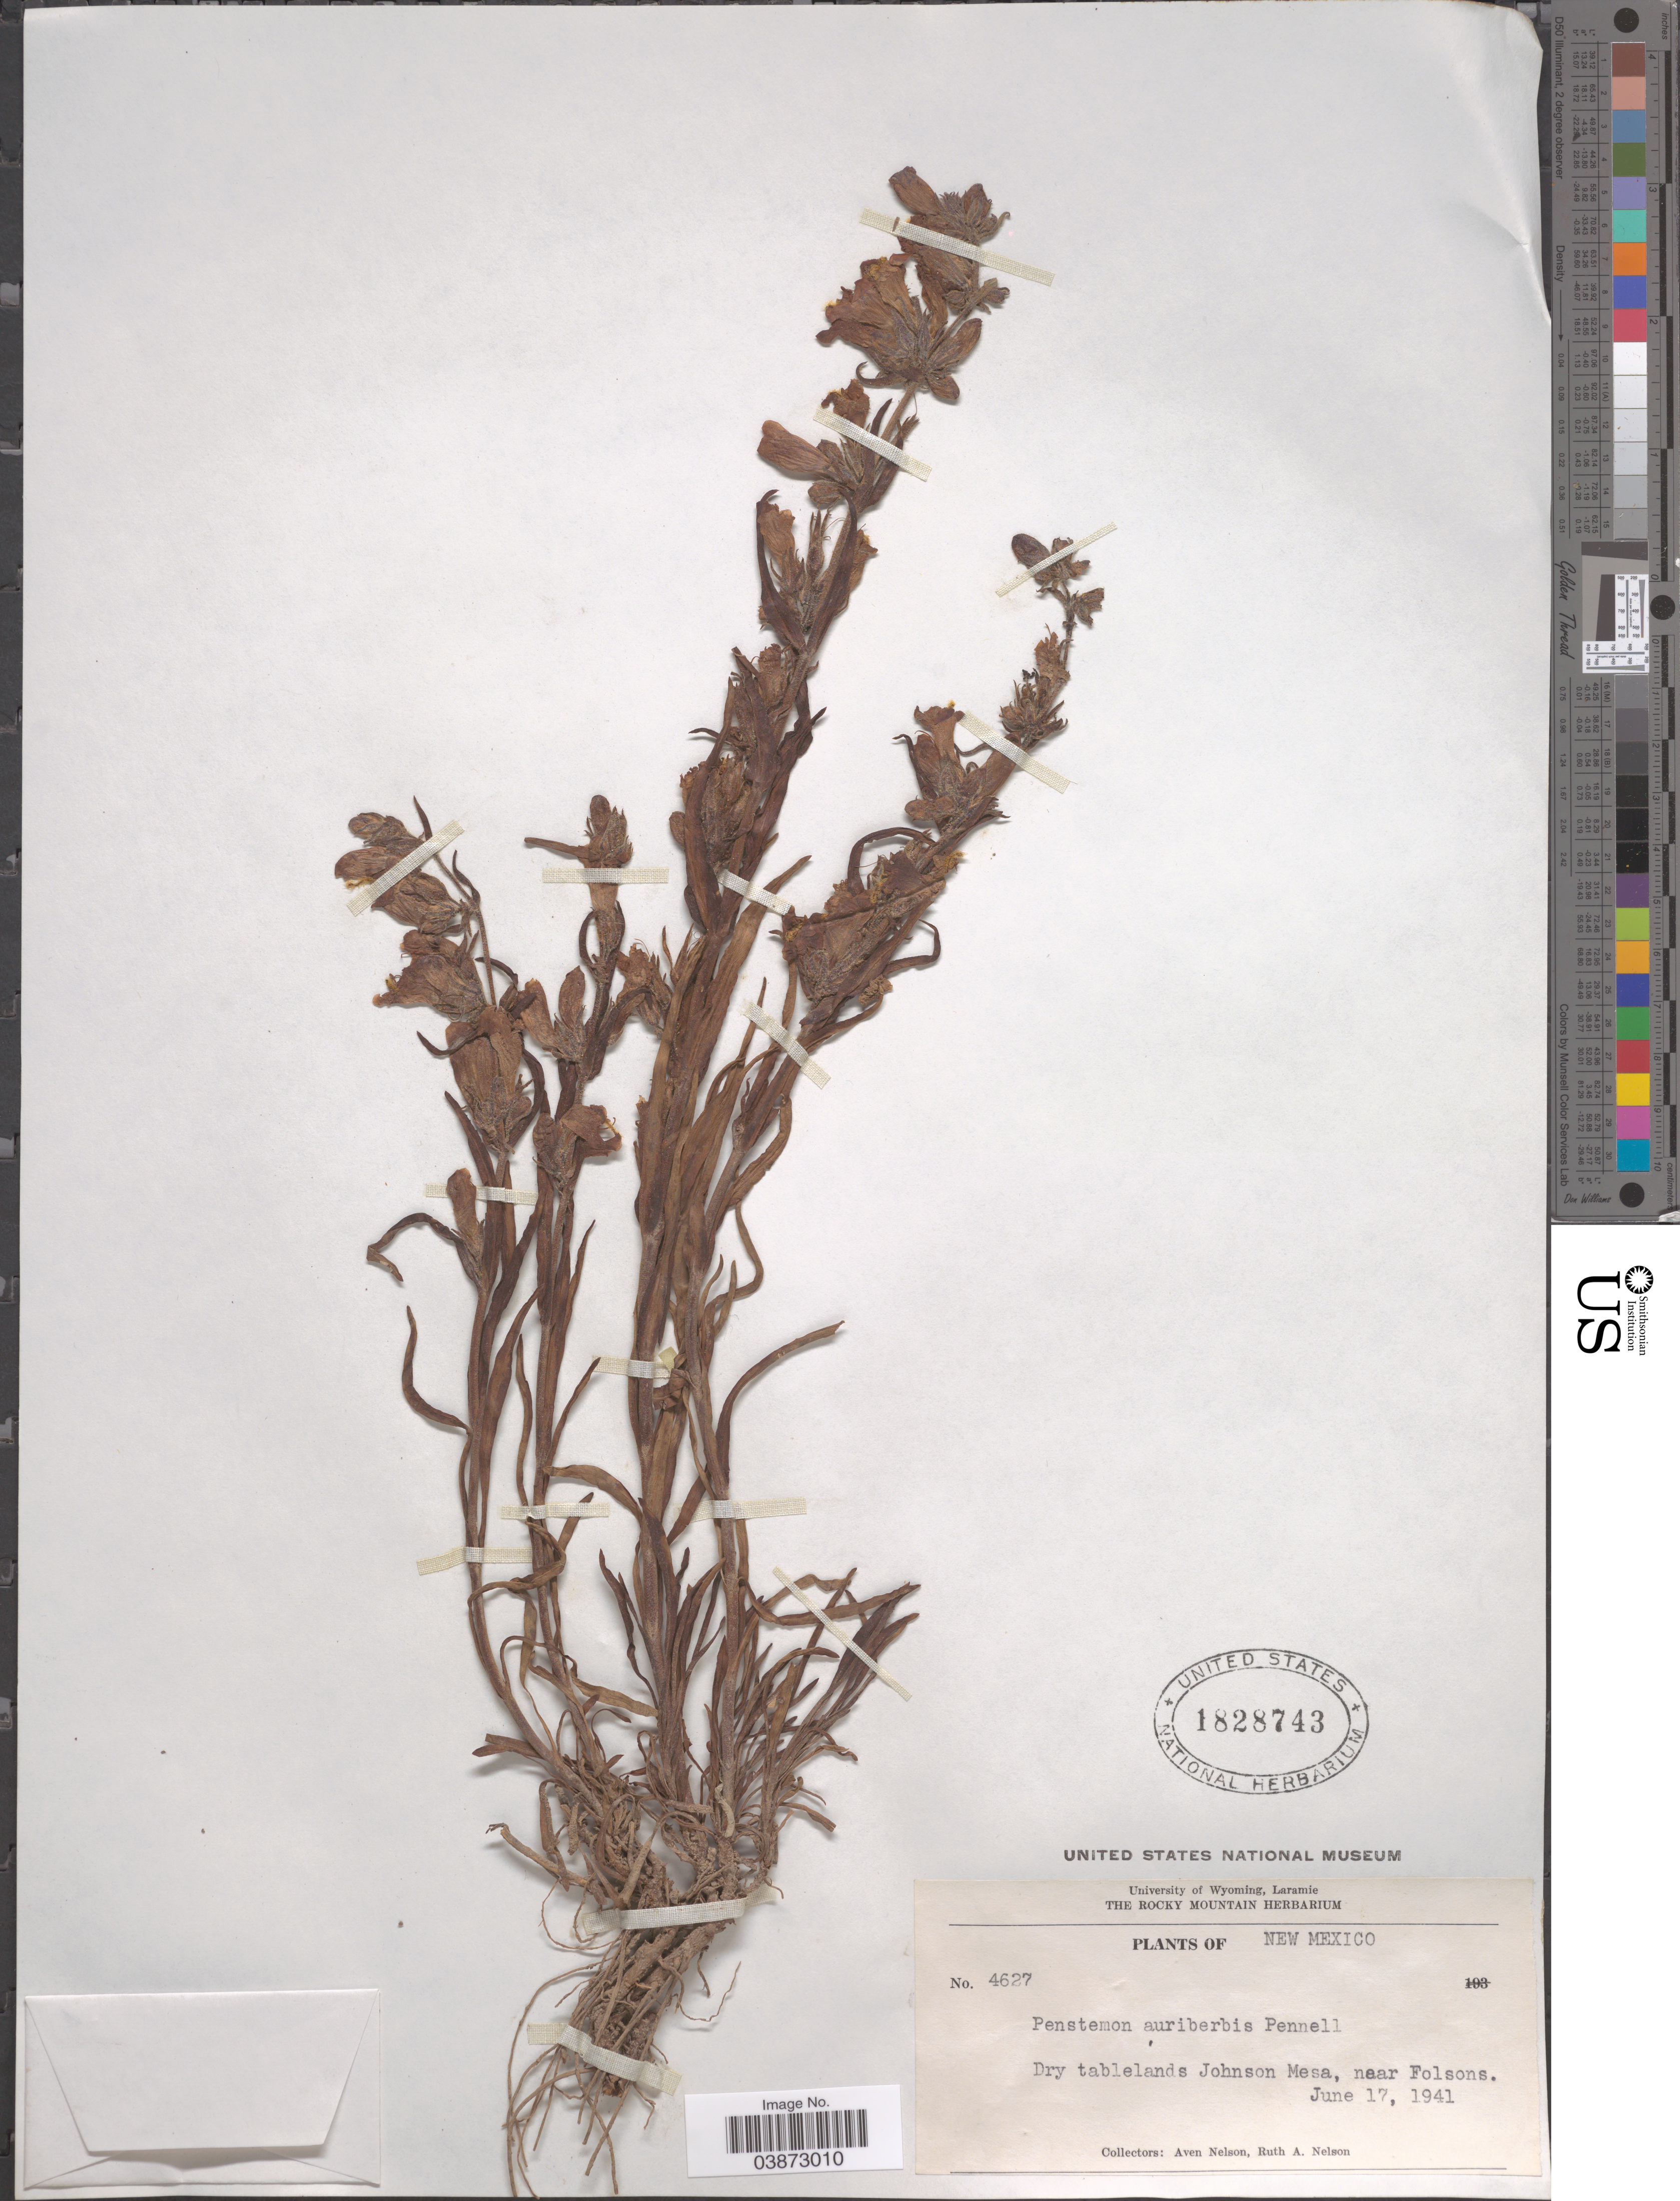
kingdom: Plantae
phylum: Tracheophyta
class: Magnoliopsida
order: Lamiales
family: Plantaginaceae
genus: Penstemon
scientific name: Penstemon auriberbis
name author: Pennell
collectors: A. Nelson & R. A. Nelson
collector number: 4627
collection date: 1941-06-17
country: United States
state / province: New Mexico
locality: Dry tablelands Johnson Mesa, near Folsons.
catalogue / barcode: US 1828743